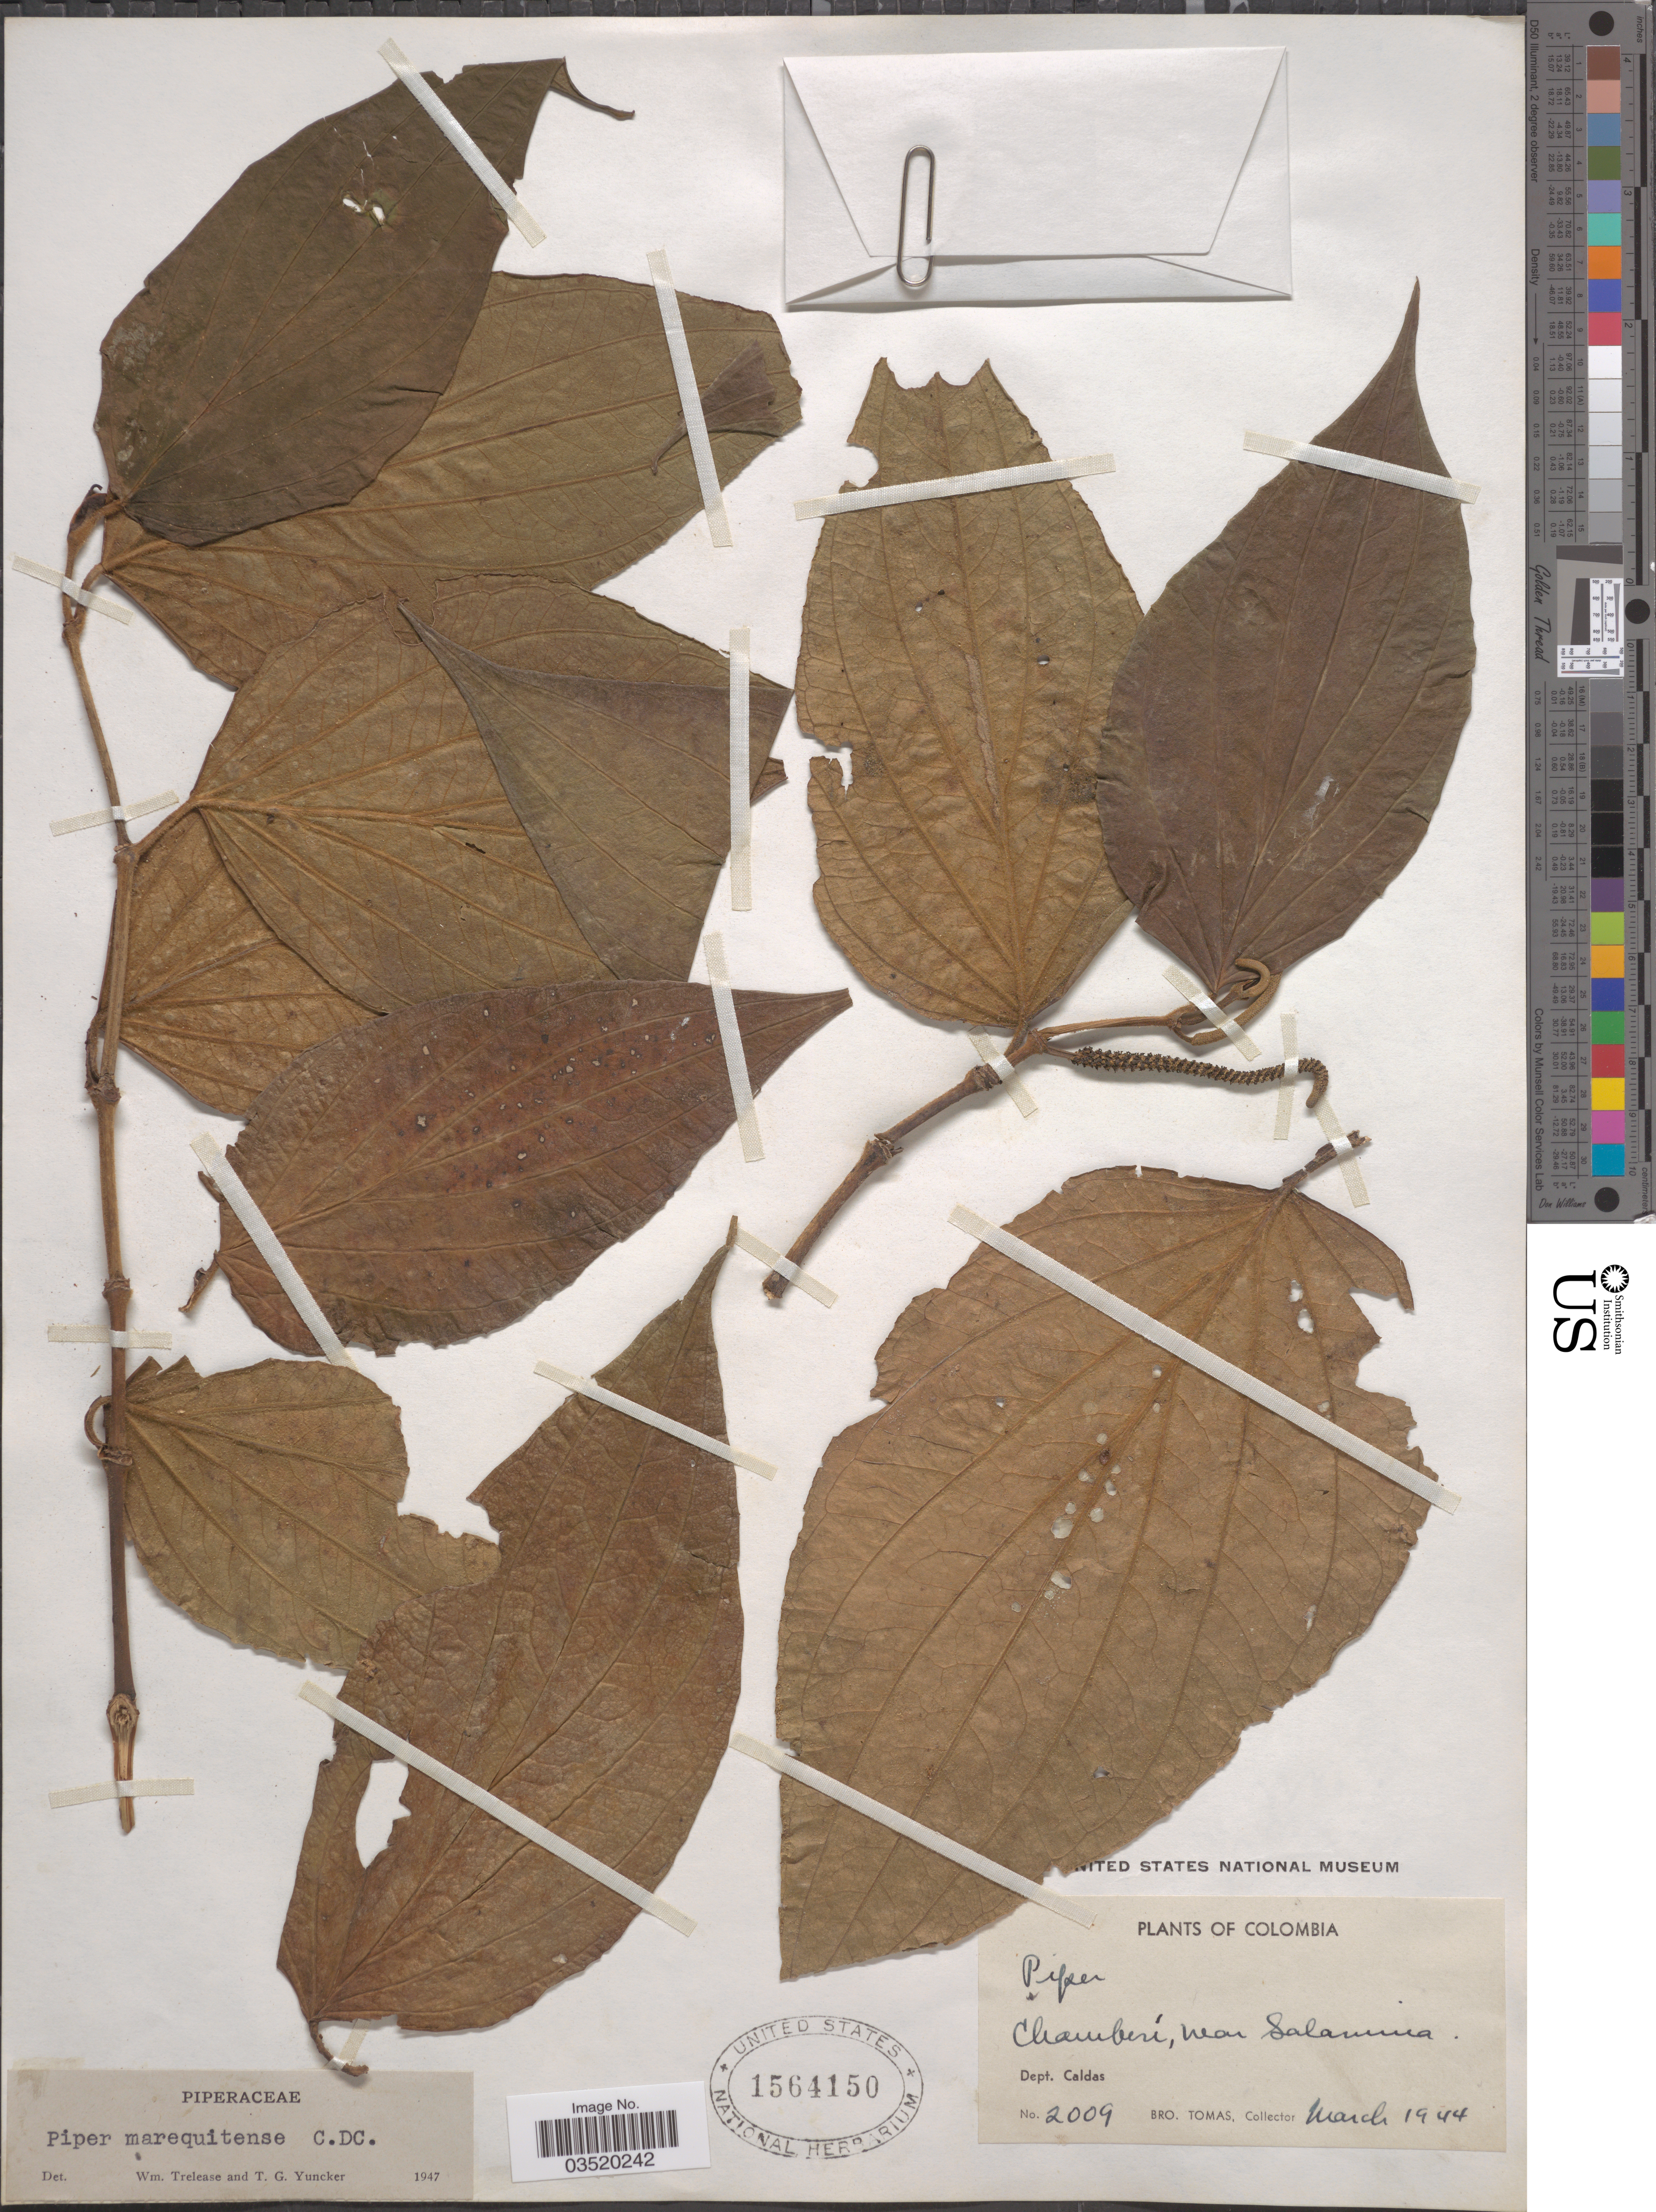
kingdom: Plantae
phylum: Tracheophyta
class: Magnoliopsida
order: Piperales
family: Piperaceae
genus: Piper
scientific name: Piper marequitense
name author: C. DC.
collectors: B. Tomas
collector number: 2009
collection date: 1944-03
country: Colombia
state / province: Caldas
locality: Chamberí, near Salamina. Dept. Caldas.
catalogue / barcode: US 1564150